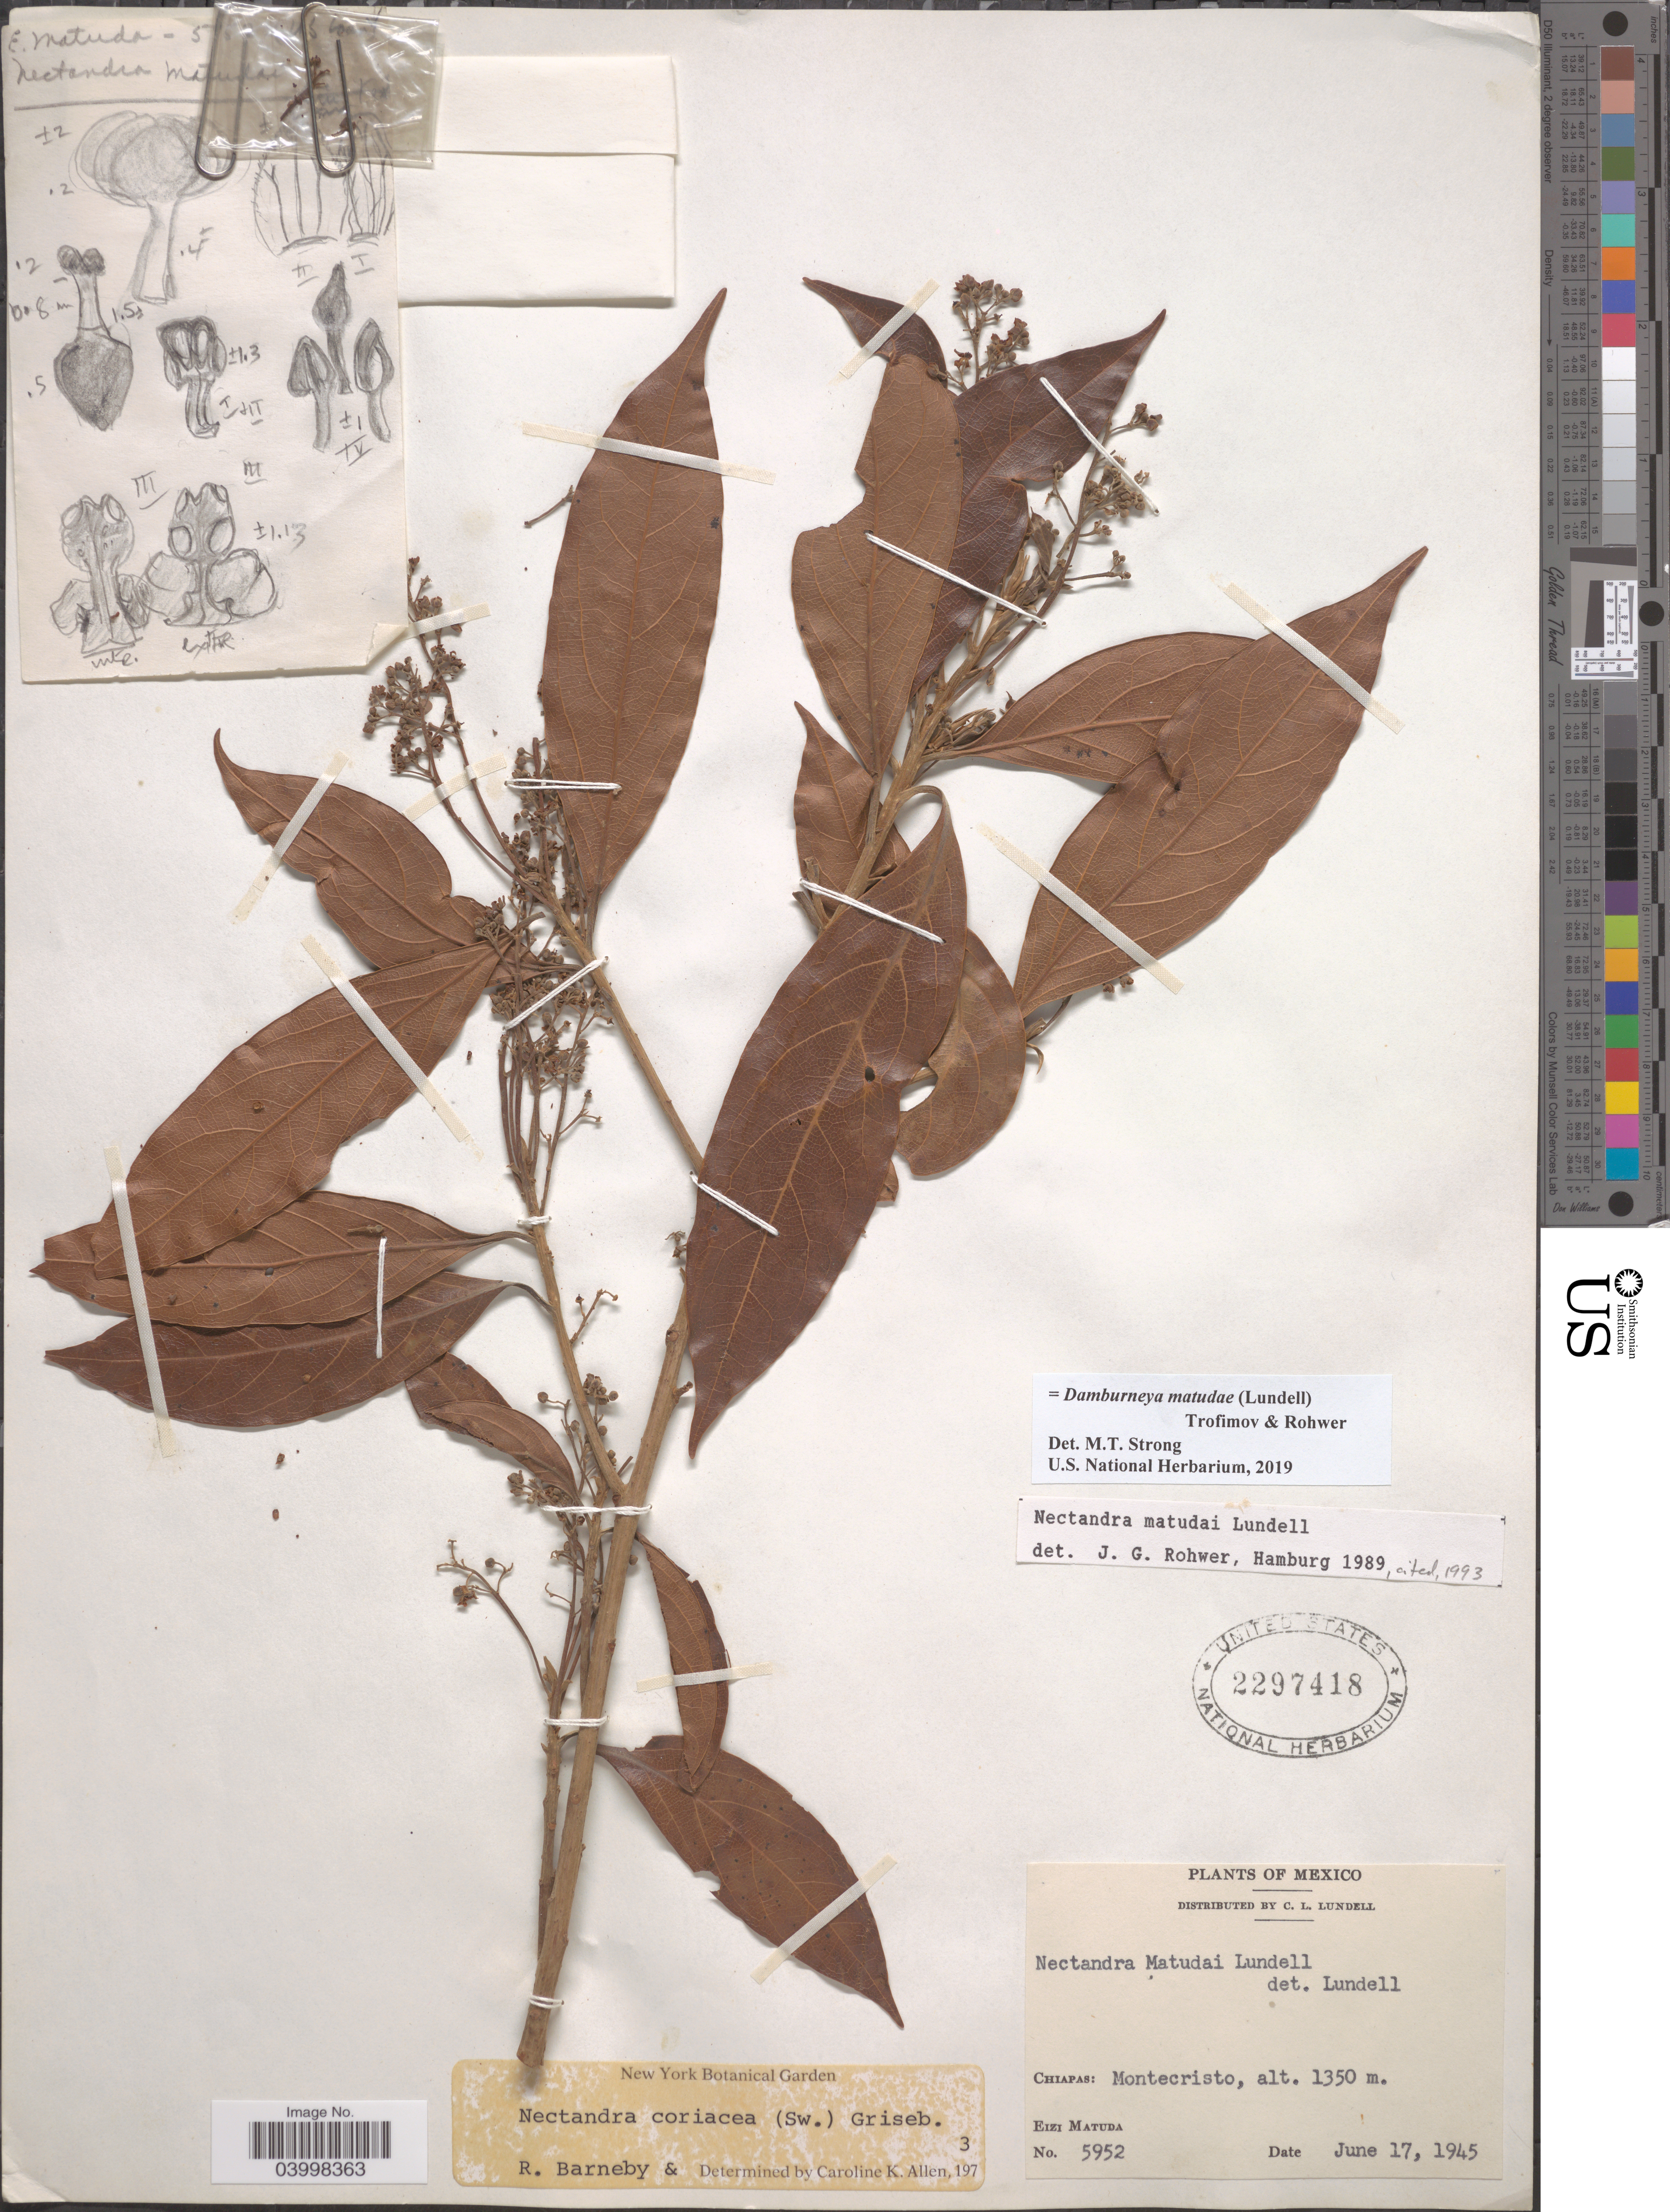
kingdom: Plantae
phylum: Tracheophyta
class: Magnoliopsida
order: Laurales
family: Lauraceae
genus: Damburneya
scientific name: Damburneya matudae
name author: (Lundell) Trofimov & Rohwer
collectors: E. Matuda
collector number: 5952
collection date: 1945-06-17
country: Mexico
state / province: Chiapas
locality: Montecristo.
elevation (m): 1350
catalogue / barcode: US 2297418